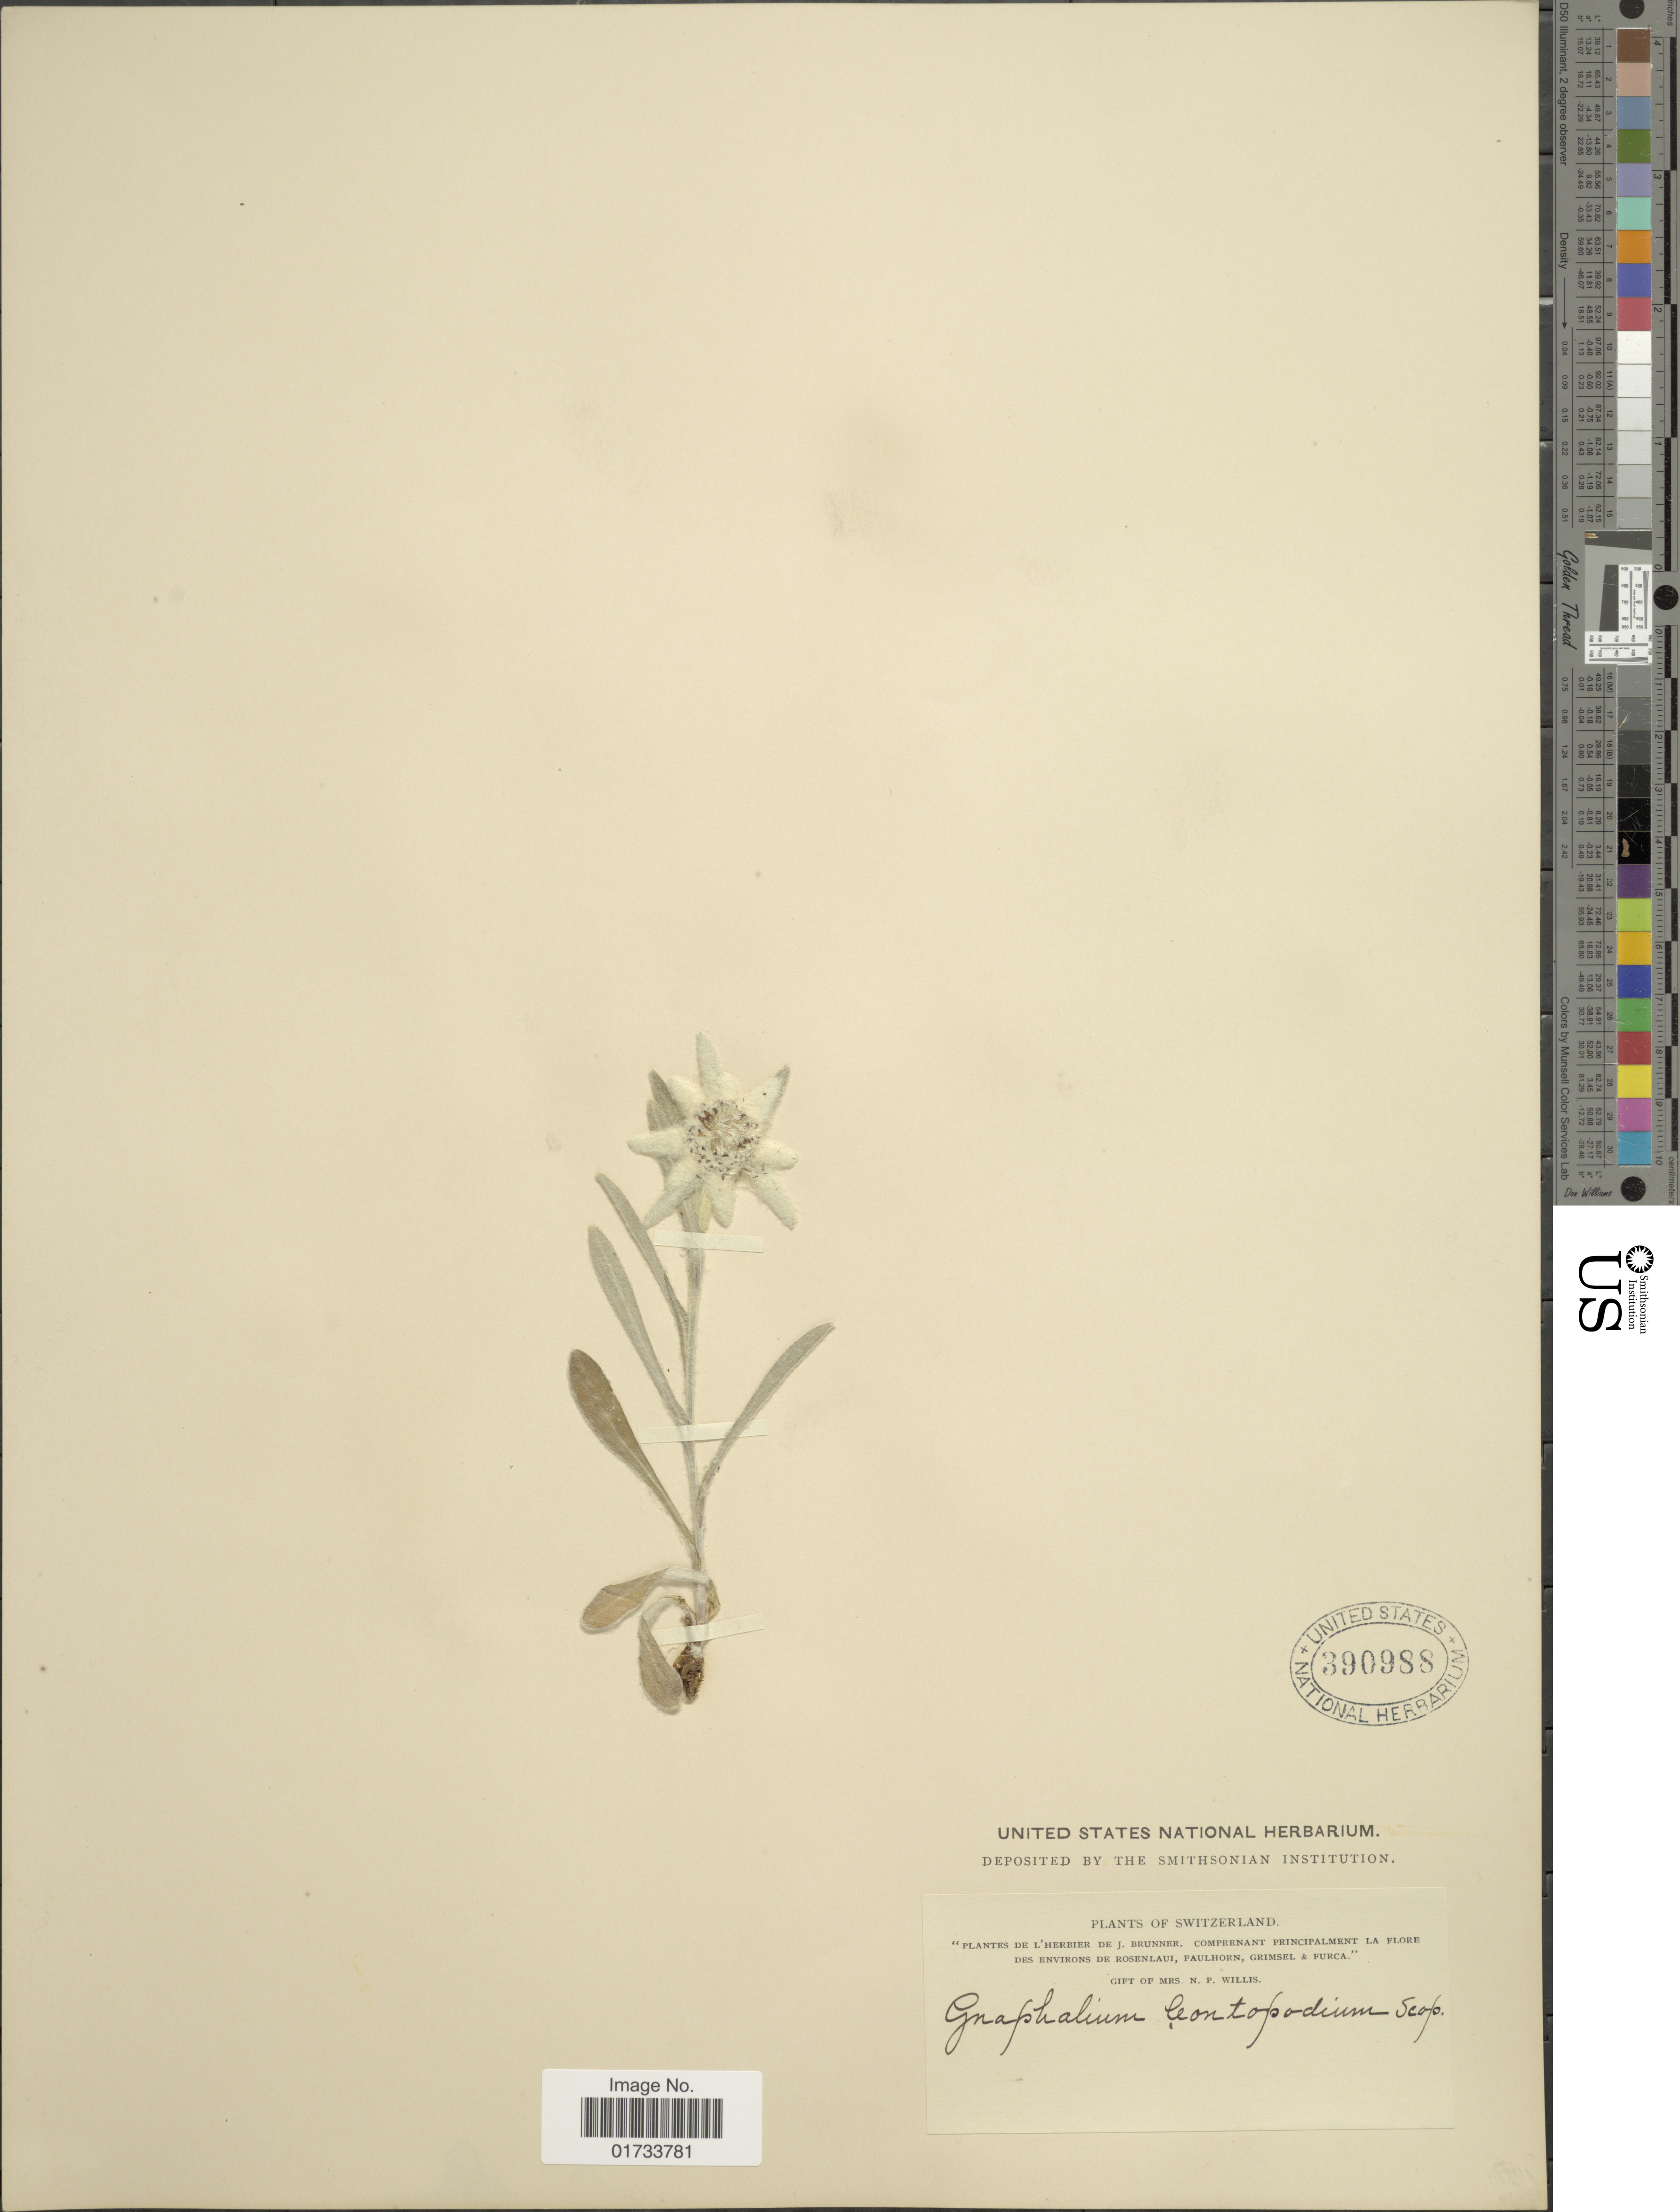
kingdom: Plantae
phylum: Tracheophyta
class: Magnoliopsida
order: Asterales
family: Asteraceae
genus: Leontopodium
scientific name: Leontopodium alpinum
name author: Cass.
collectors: ex herb. Brunner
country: Switzerland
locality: Des Environs de Rosenlaui, Paulhorn, Grimsel & Furca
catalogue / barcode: US 390988